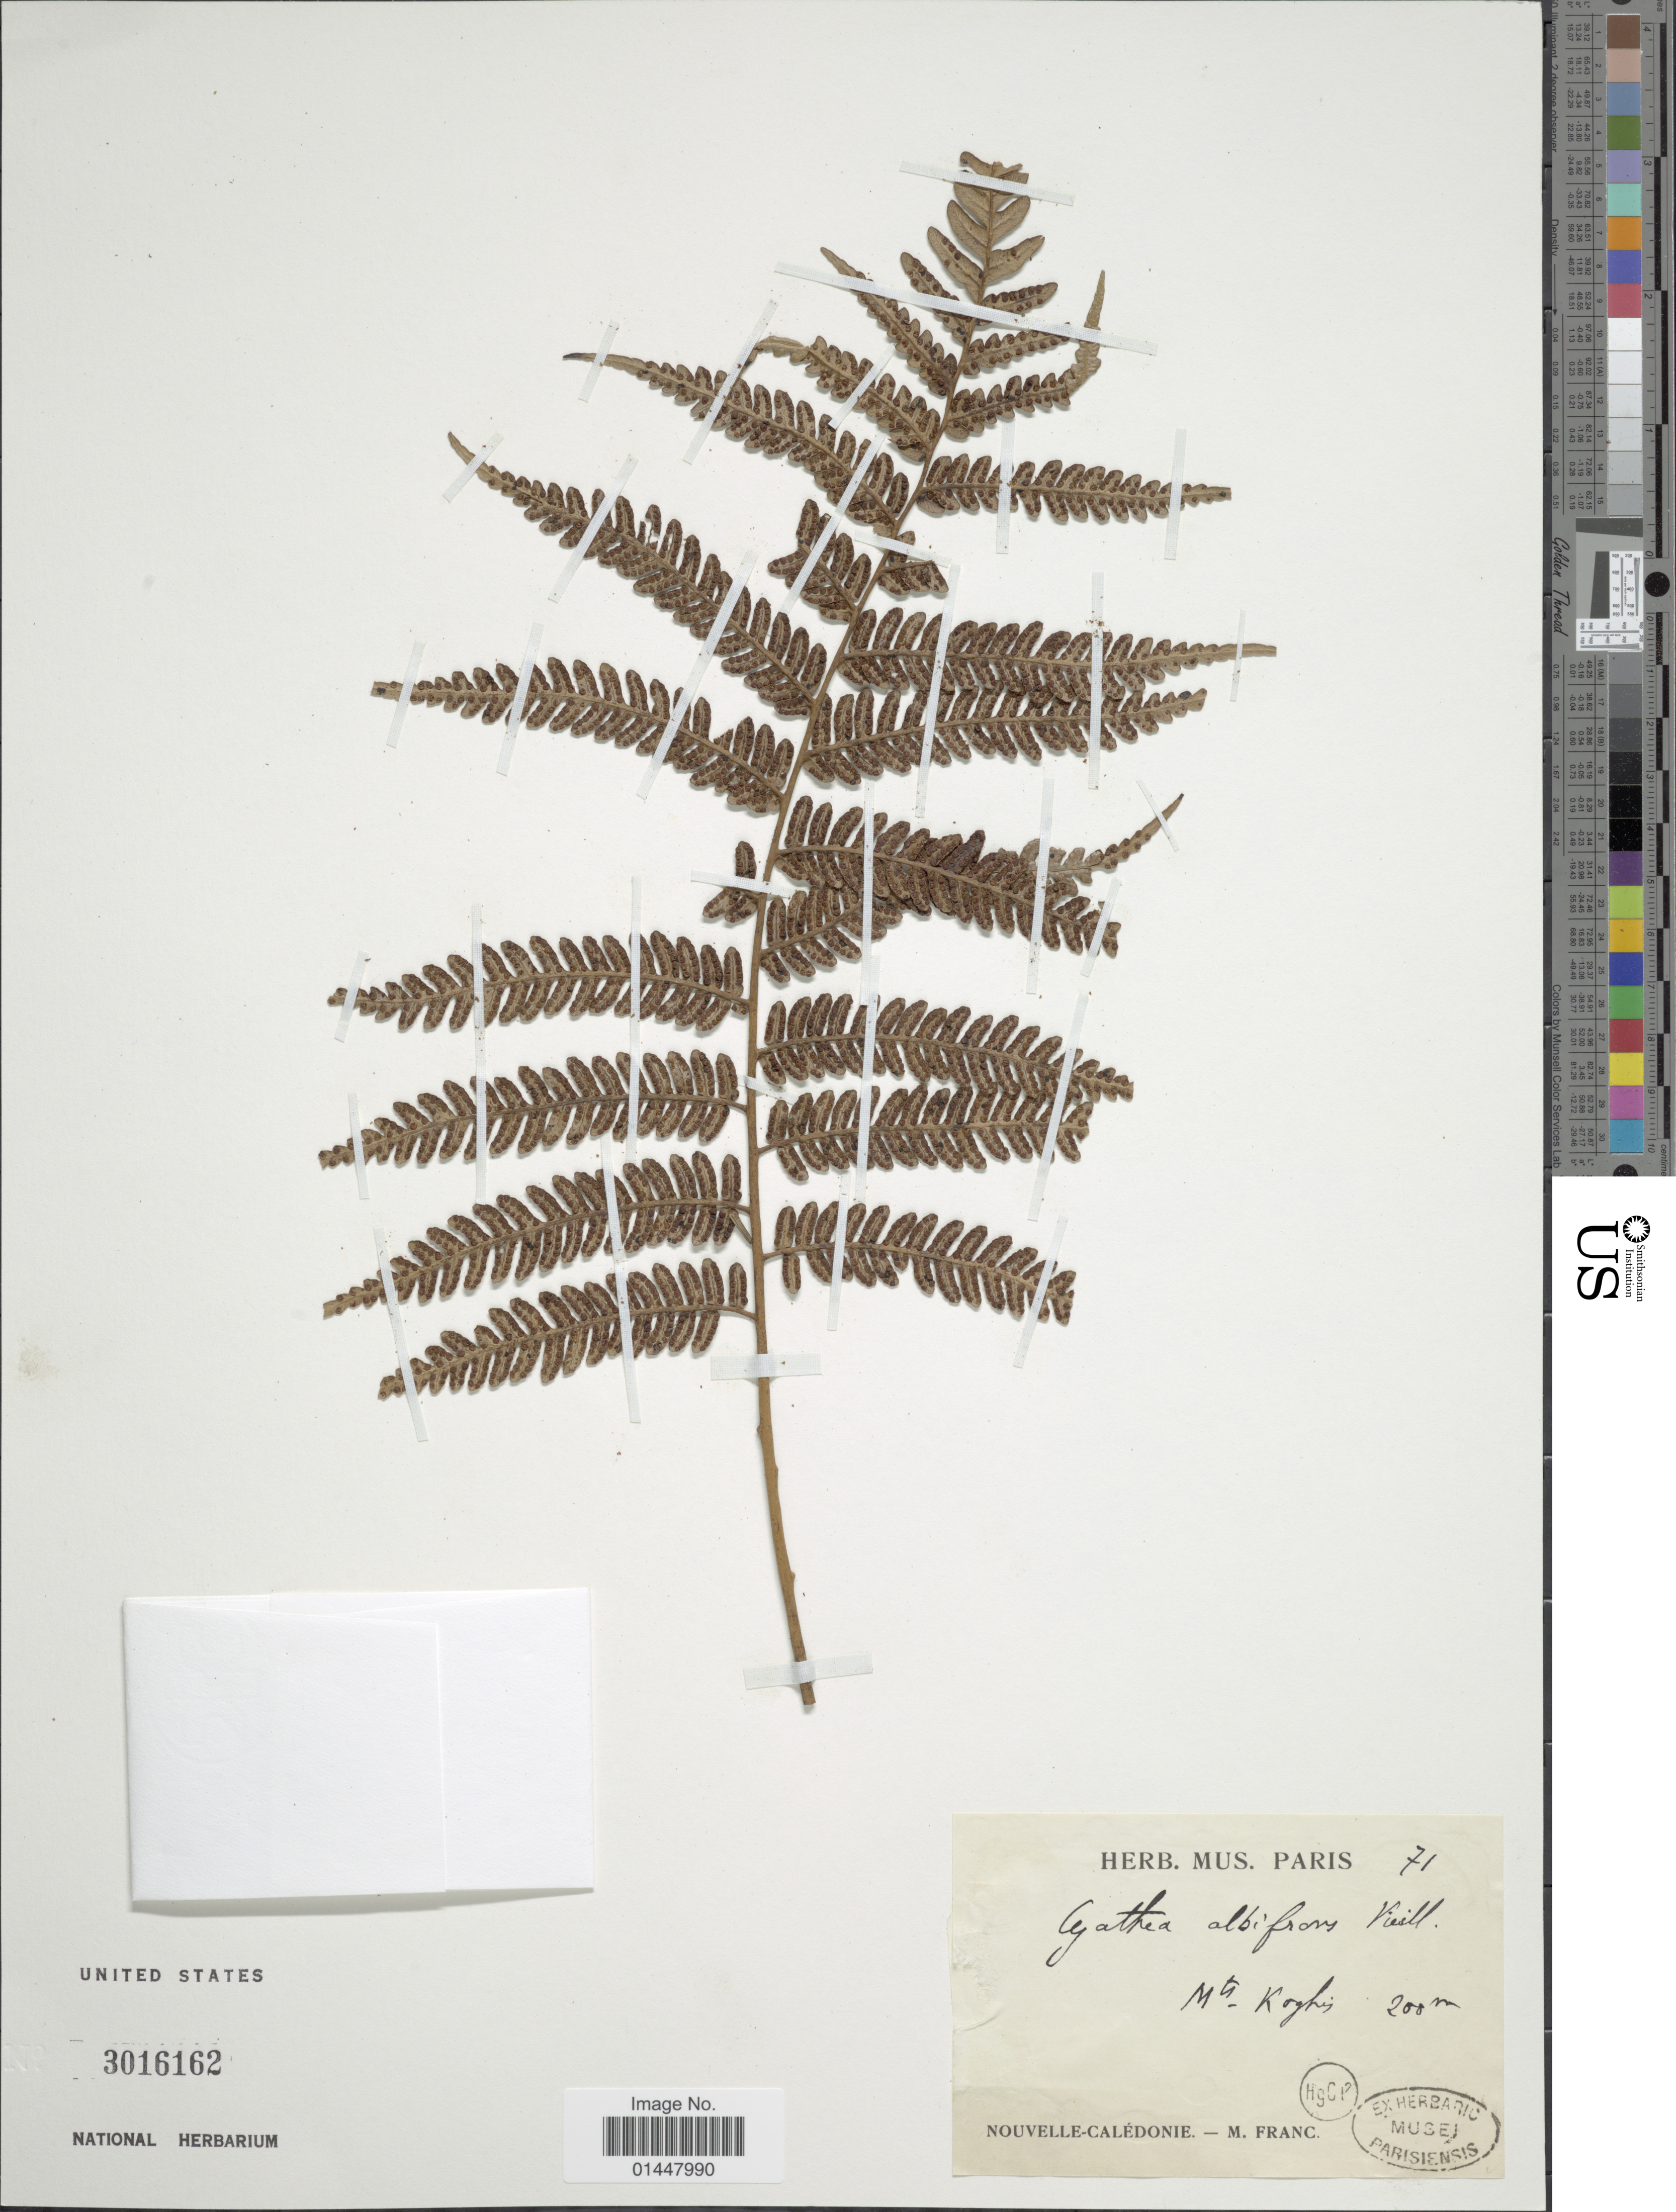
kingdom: Plantae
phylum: Tracheophyta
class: Polypodiopsida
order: Cyatheales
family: Cyatheaceae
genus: Sphaeropteris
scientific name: Sphaeropteris albifrons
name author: (Vieill. ex E. Fourn.) R.M. Tryon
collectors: M. Franc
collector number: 71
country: New Caledonia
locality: Mts. Koghis.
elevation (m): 200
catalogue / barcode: US 3016162